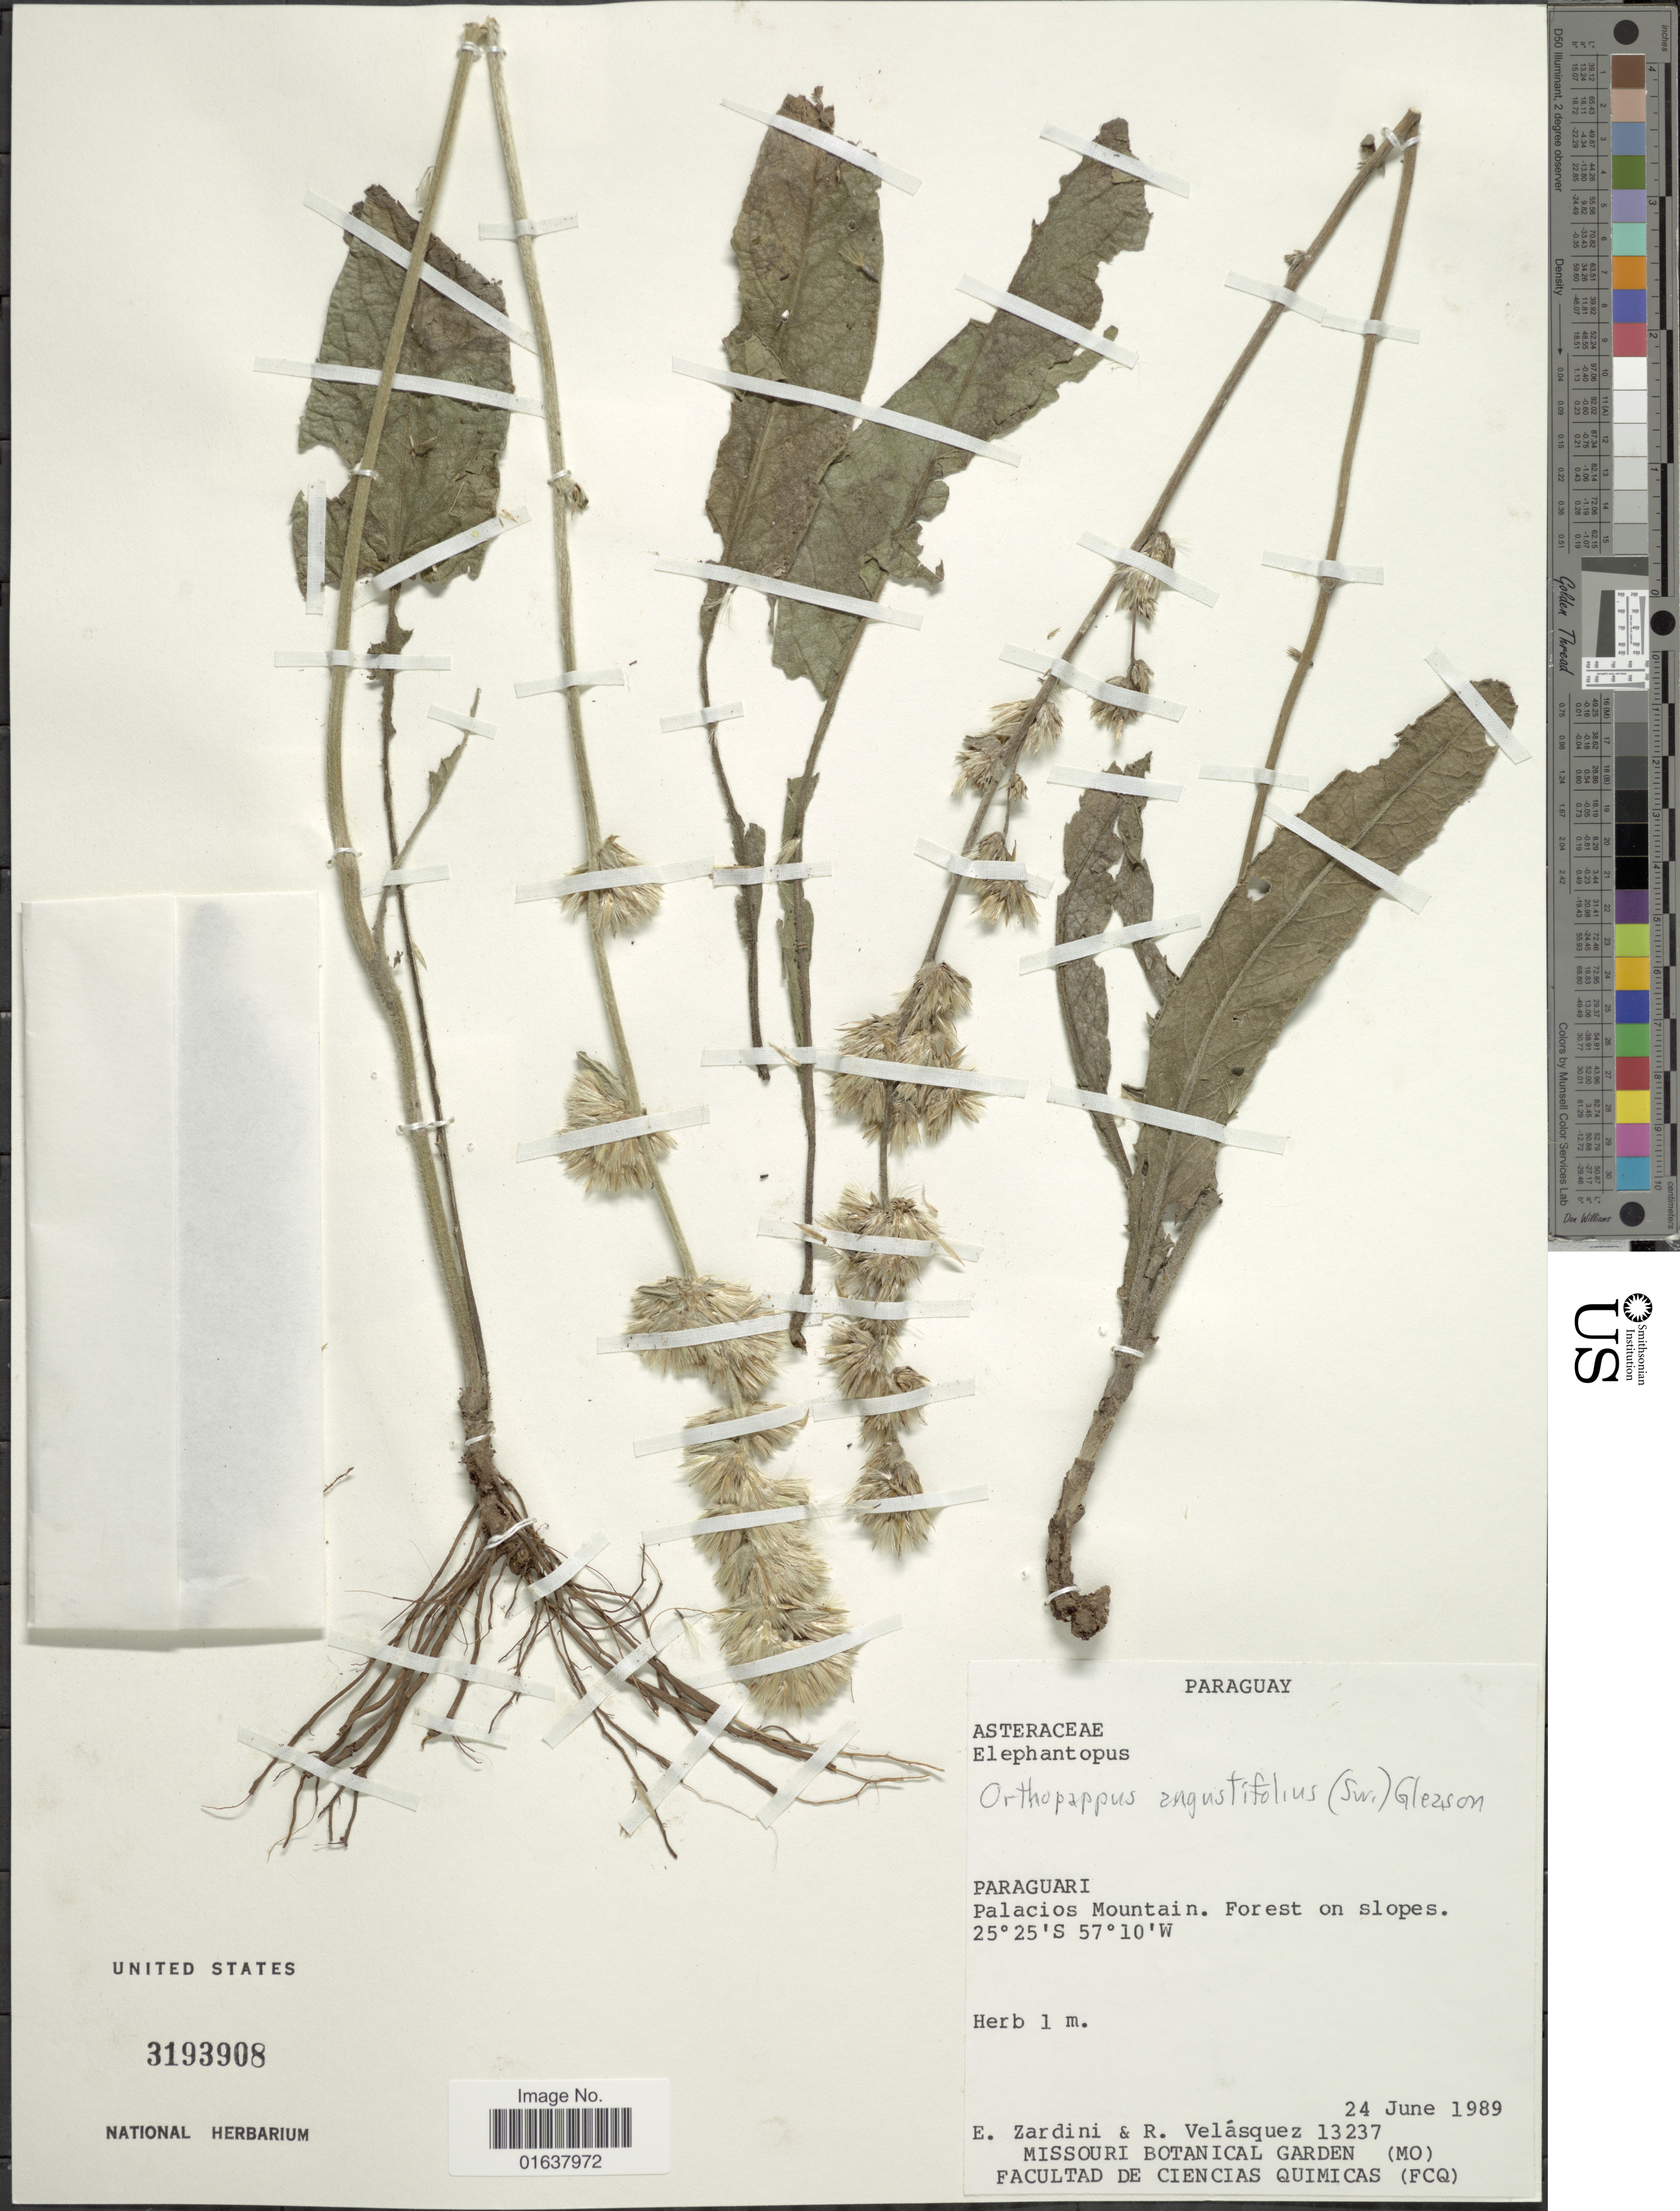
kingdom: Plantae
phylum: Tracheophyta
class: Magnoliopsida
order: Asterales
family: Asteraceae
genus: Orthopappus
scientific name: Orthopappus angustifolius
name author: (Sw.) Gleason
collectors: E. M. Zardini & R. Velásquez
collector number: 13237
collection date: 1989-06-24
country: Paraguay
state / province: Paraguari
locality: Palacios Mountain. Forest on slopes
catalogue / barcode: US 3193908